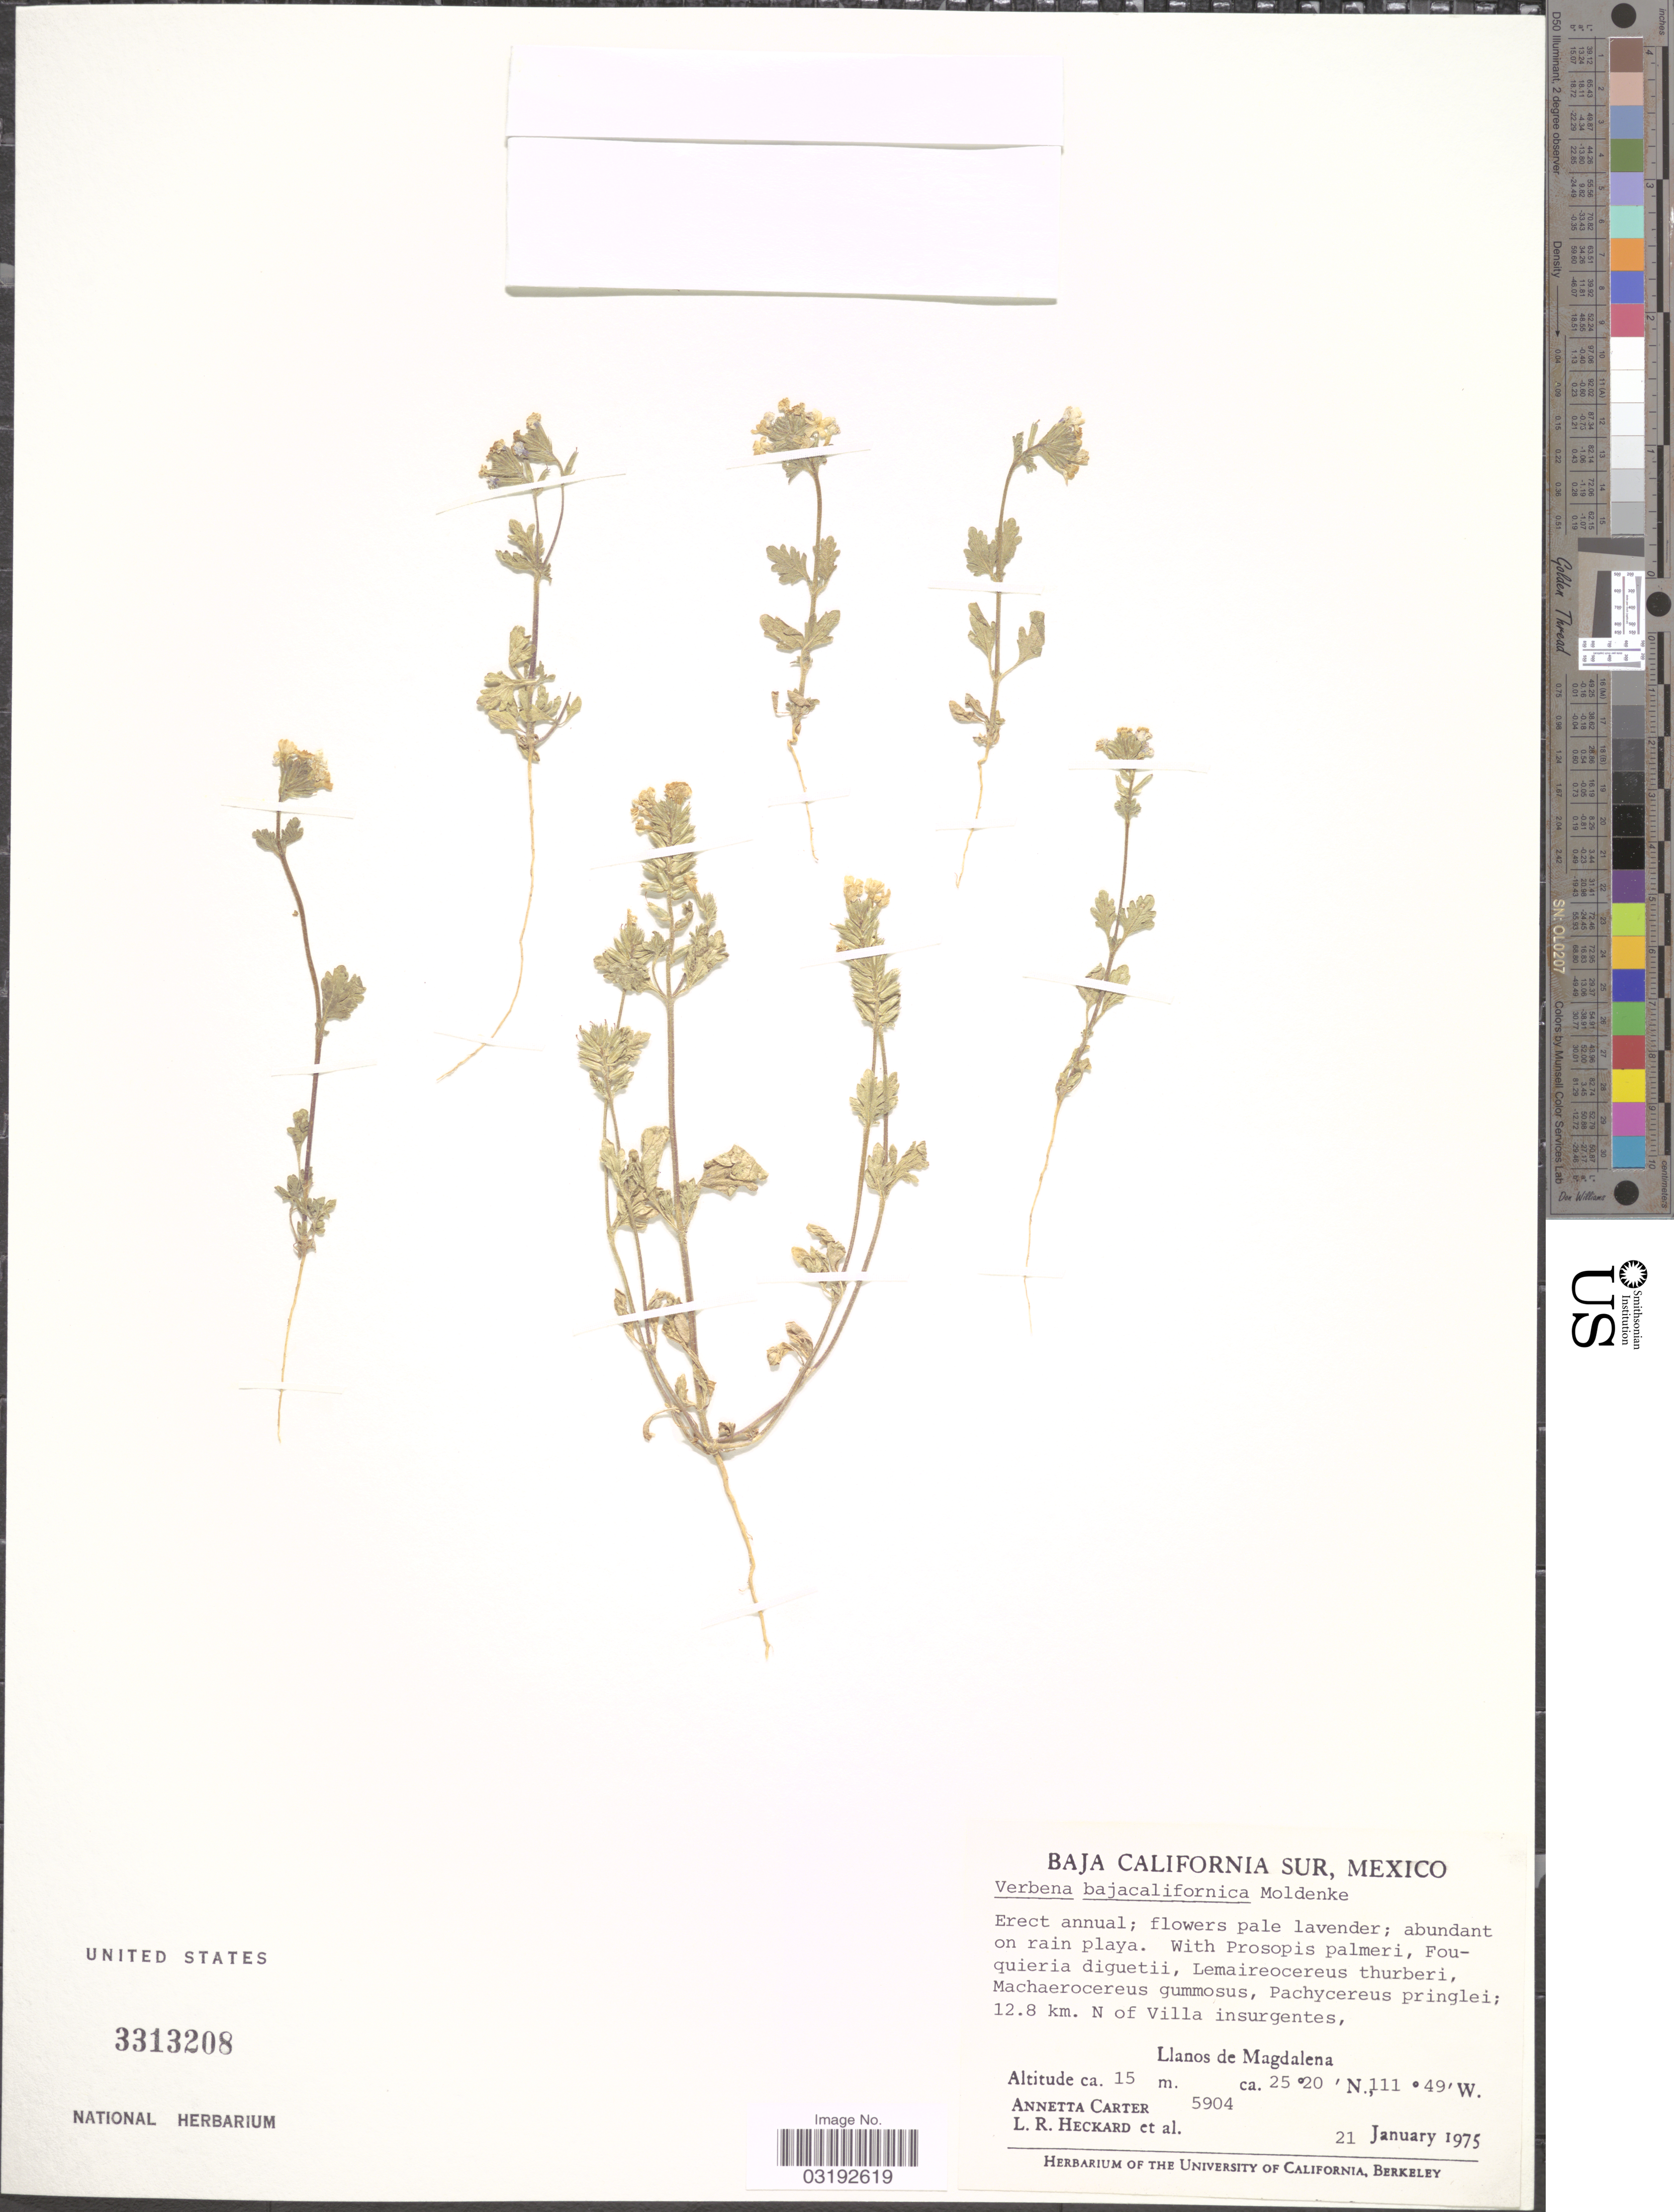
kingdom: Plantae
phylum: Tracheophyta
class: Magnoliopsida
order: Lamiales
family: Verbenaceae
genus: Verbena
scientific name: Verbena bajacalifornica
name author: Moldenke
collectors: A. Carter, L. R. Heckard & et al.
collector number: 5904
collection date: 1975-01-21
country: Mexico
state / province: Baja California Sur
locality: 12.8 km. N. of Villa insurgentes. Llanos de Magdalena.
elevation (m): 15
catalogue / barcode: US 3313208